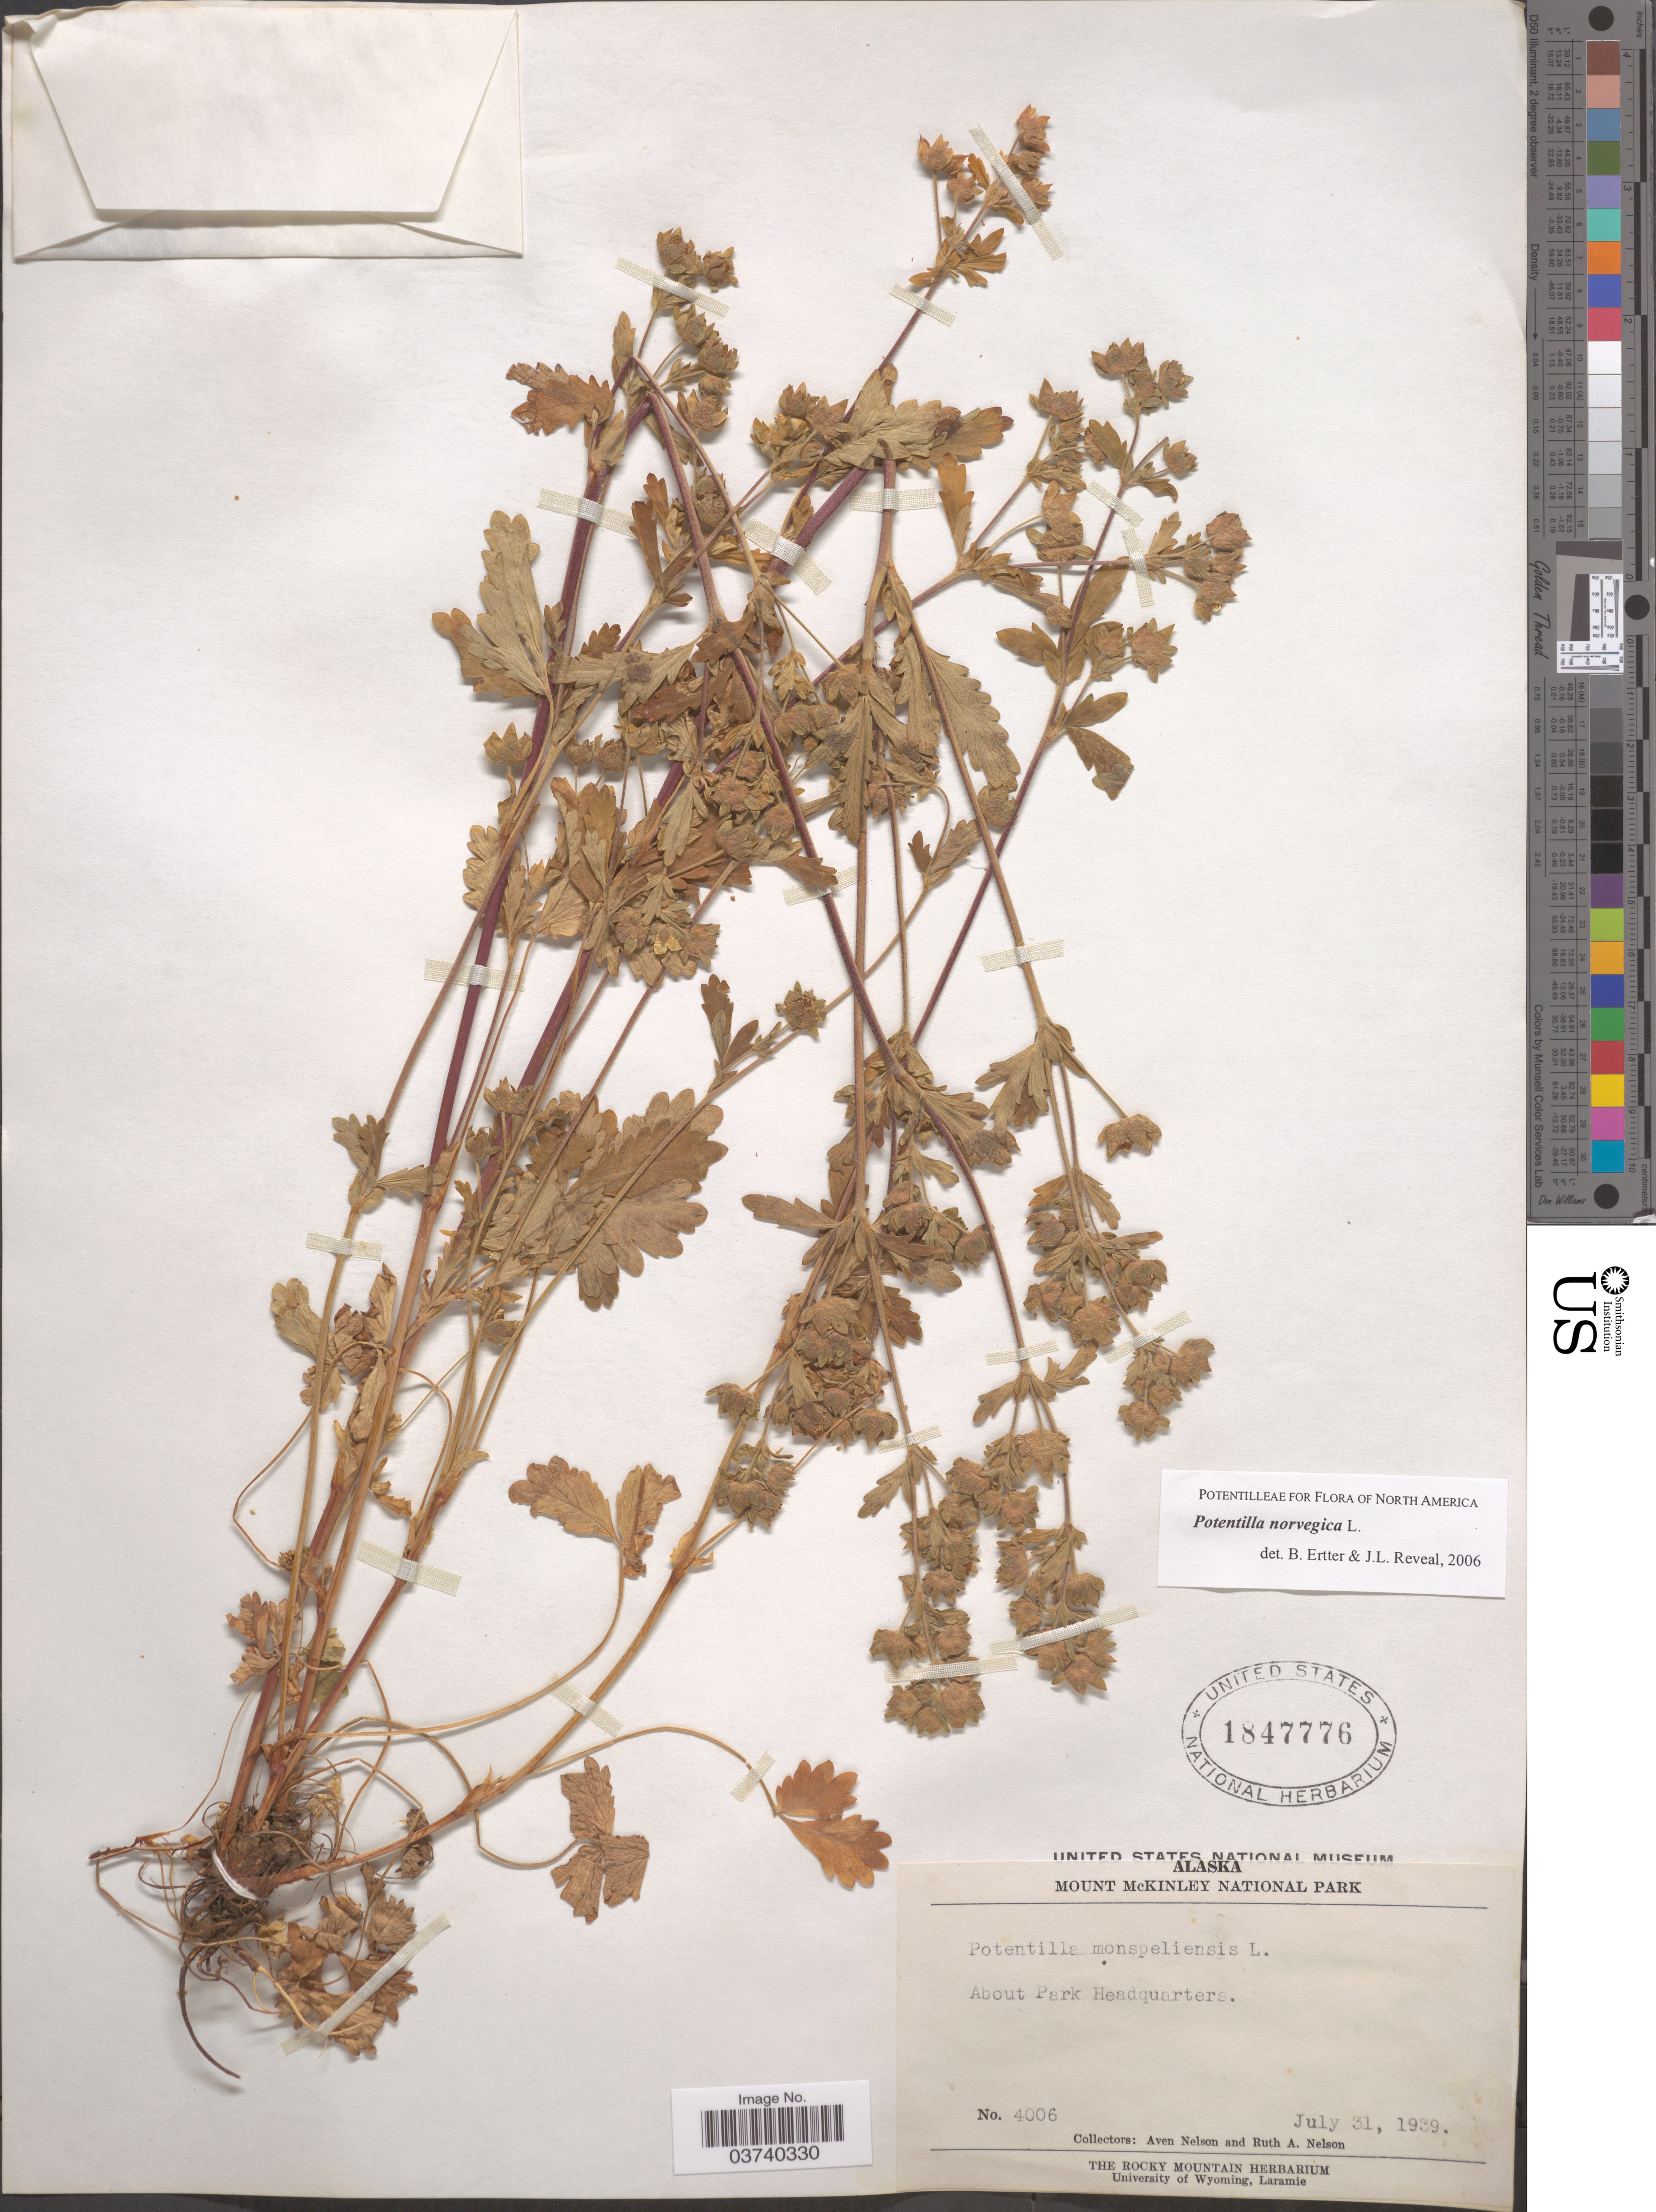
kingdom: Plantae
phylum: Tracheophyta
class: Magnoliopsida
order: Rosales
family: Rosaceae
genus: Potentilla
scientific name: Potentilla norvegica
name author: L.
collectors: A. Nelson & R. A. Nelson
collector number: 4006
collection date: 1939-07-31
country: United States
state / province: Alaska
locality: Mount McKinley National Park. About Park Headquarters.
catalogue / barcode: US 1847776